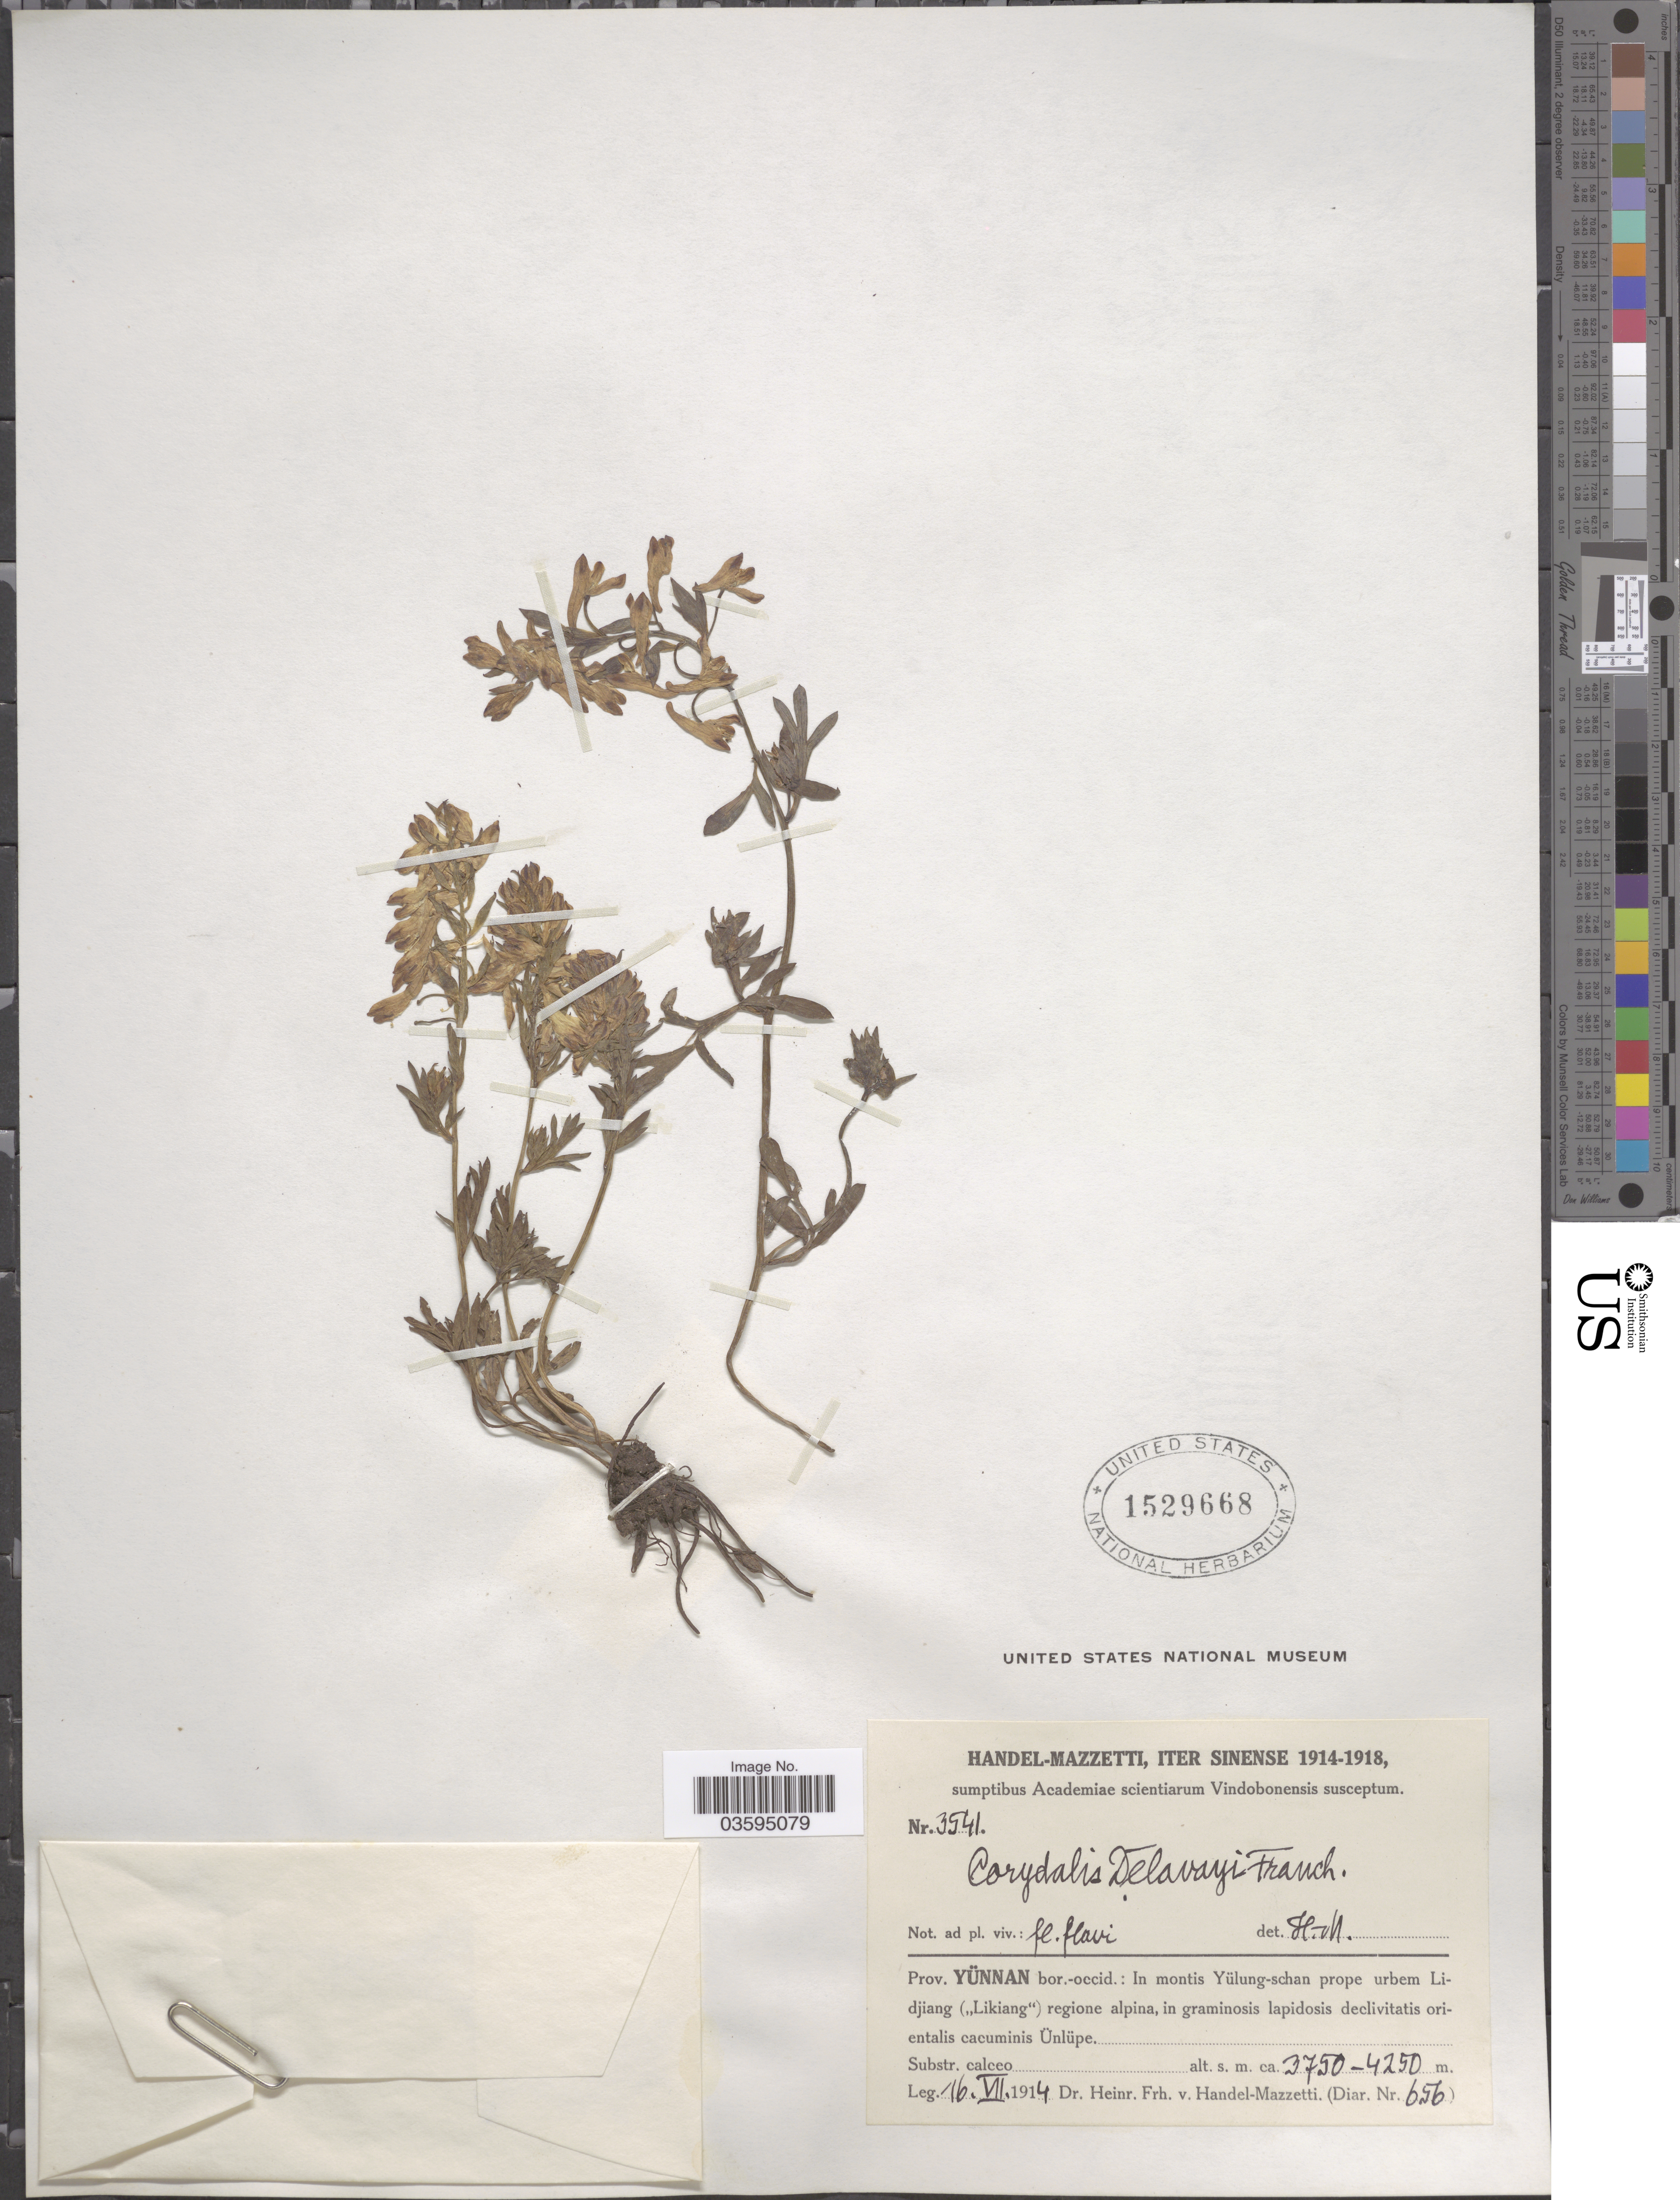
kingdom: Plantae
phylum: Tracheophyta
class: Magnoliopsida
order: Ranunculales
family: Papaveraceae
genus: Corydalis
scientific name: Corydalis delavayi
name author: Franch.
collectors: H. Handel-Mazzetti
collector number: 3541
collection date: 1914-07-16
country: China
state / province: Yunnan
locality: Sinense. Prov. Yünnan bor.-occid.: In montis Yülung-schan prope urbem Lidjiang ("Likiang") regione alpina, in graminosis lapidosis declivitatis orientalis cacuminis Ünlüpe.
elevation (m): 3750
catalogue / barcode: US 1529668